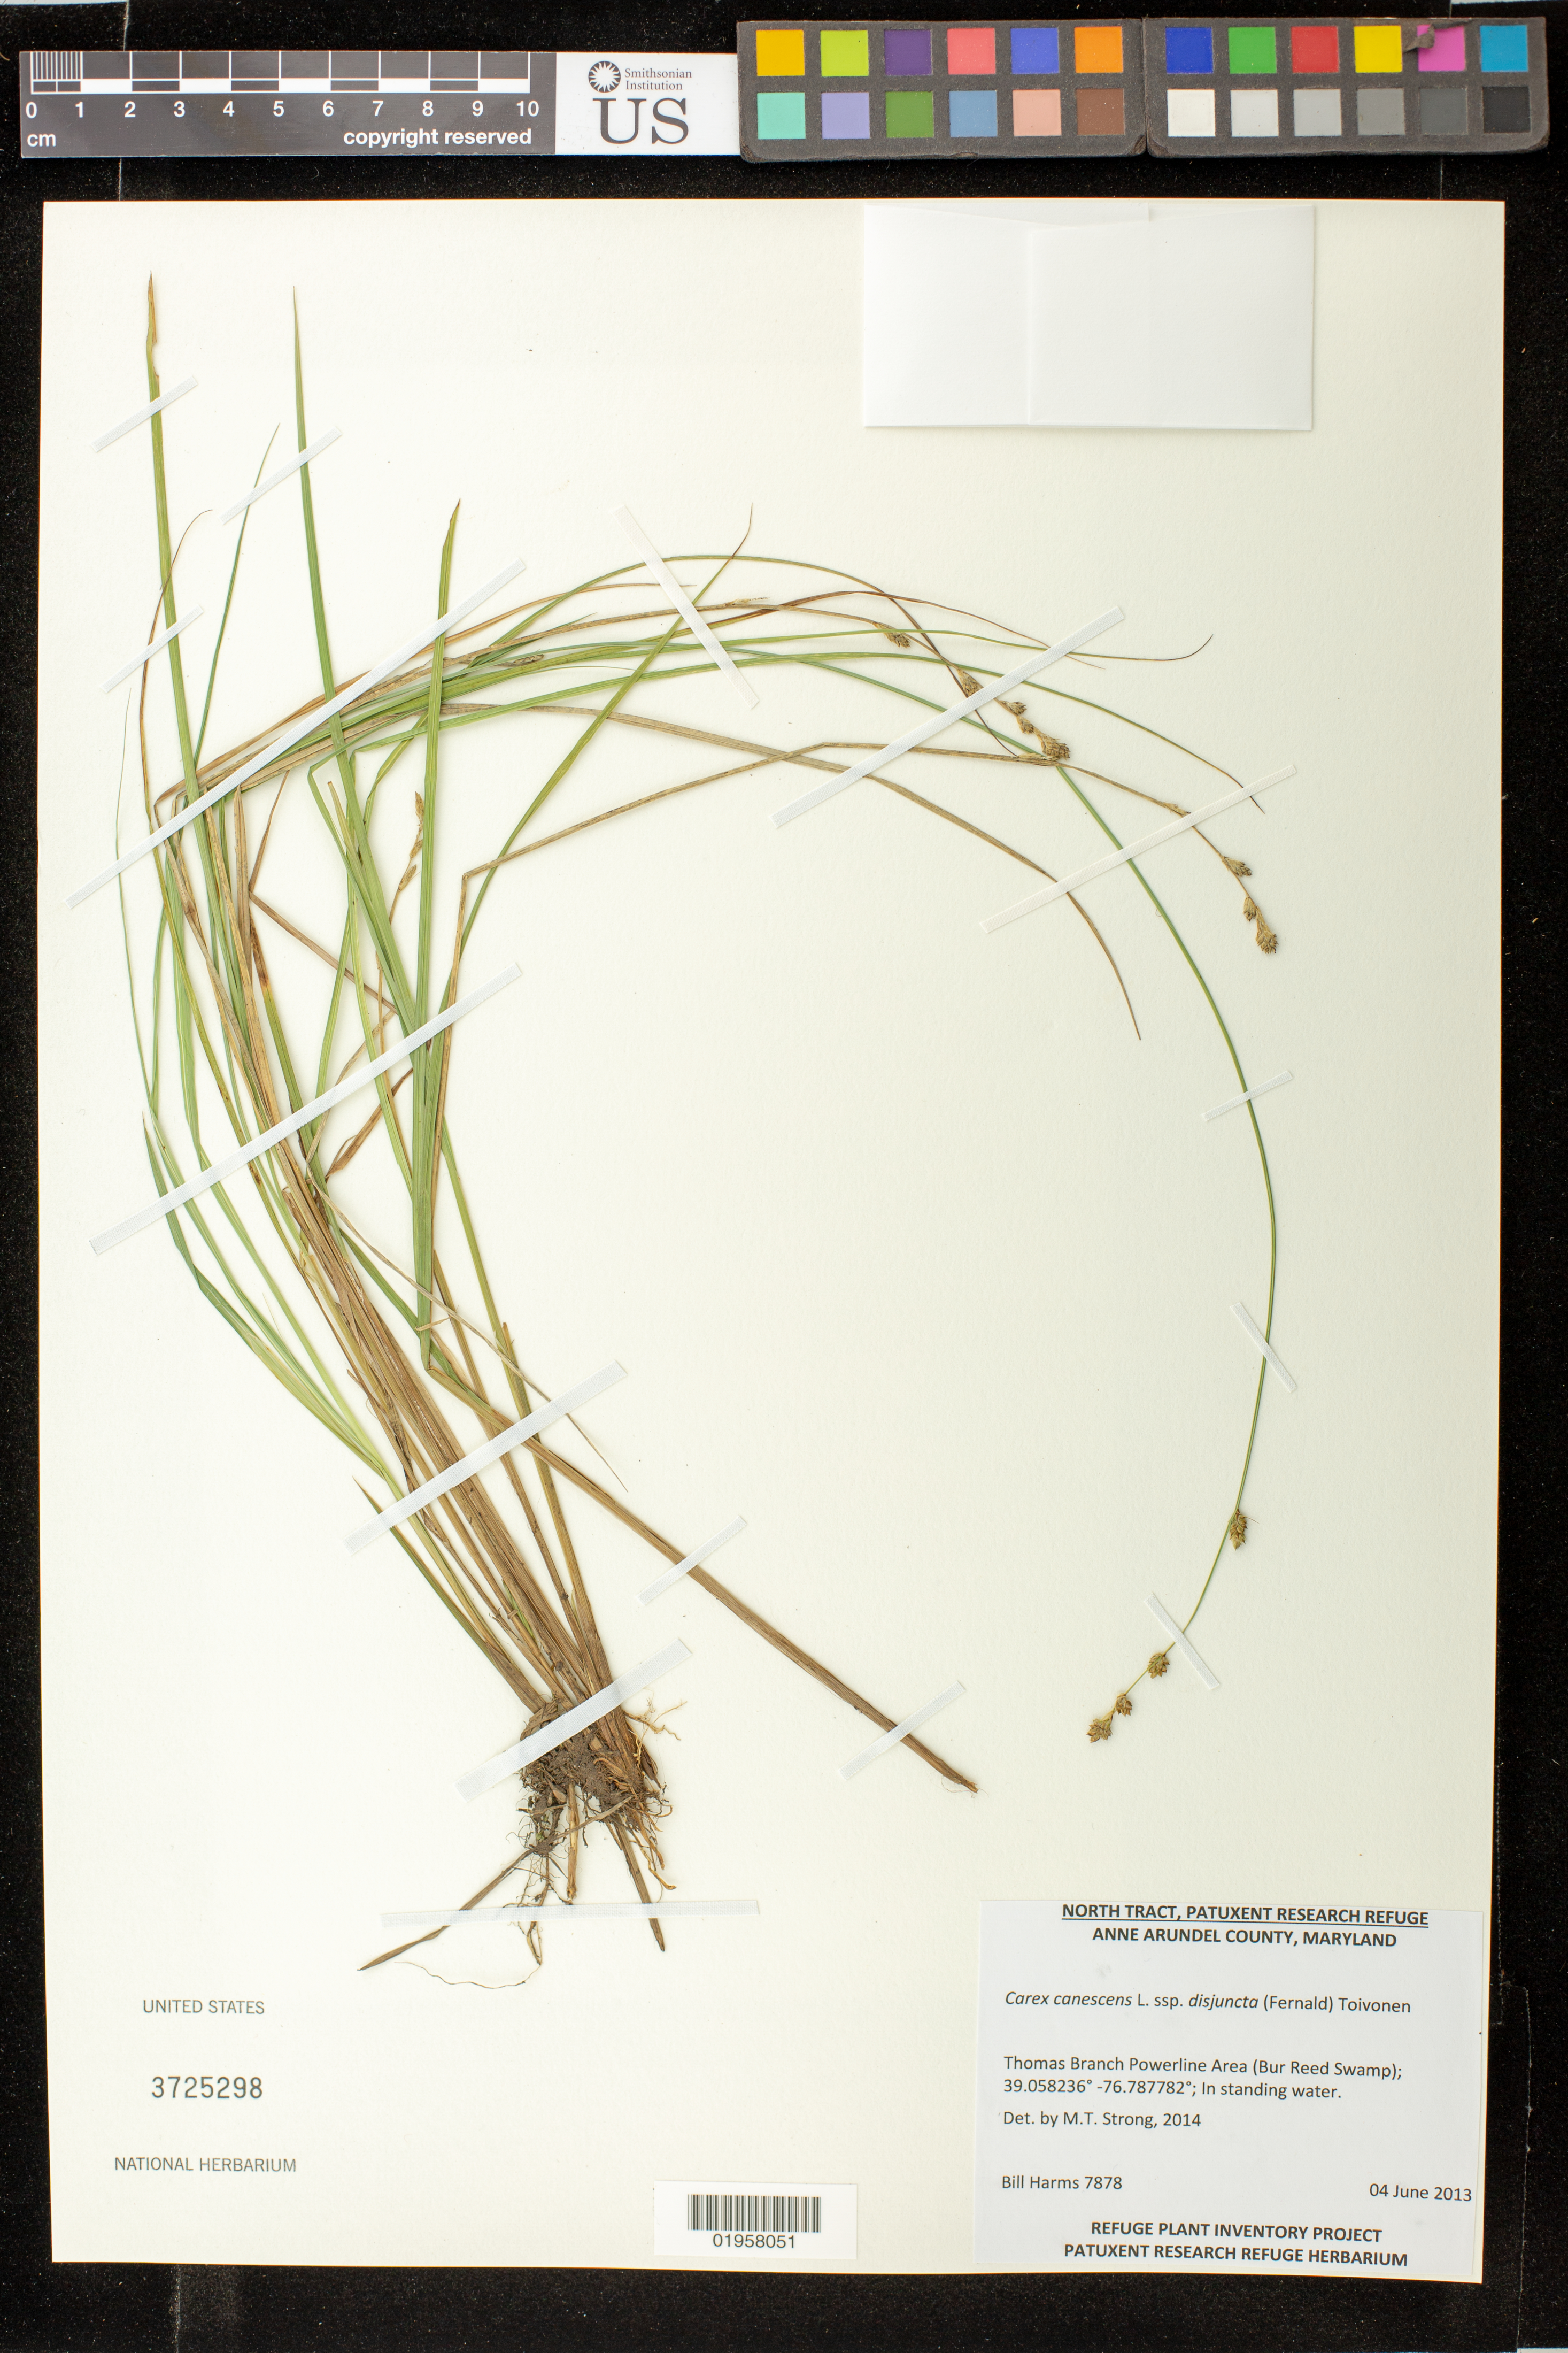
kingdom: Plantae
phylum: Tracheophyta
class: Liliopsida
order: Poales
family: Cyperaceae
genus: Carex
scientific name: Carex canescens var. disjuncta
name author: Fernald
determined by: Strong, M. T., (US), Smithsonian Institution - National Museum of Natural History (UNITED STATES)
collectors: B. Harms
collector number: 7878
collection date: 2014-06-04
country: United States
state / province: Maryland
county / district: Anne Arundel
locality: Patuxent Research Refuge, North Tract, Thomas Branch Powerline Area (Bur Reed Swamp)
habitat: In standing water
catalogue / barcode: US 3725298